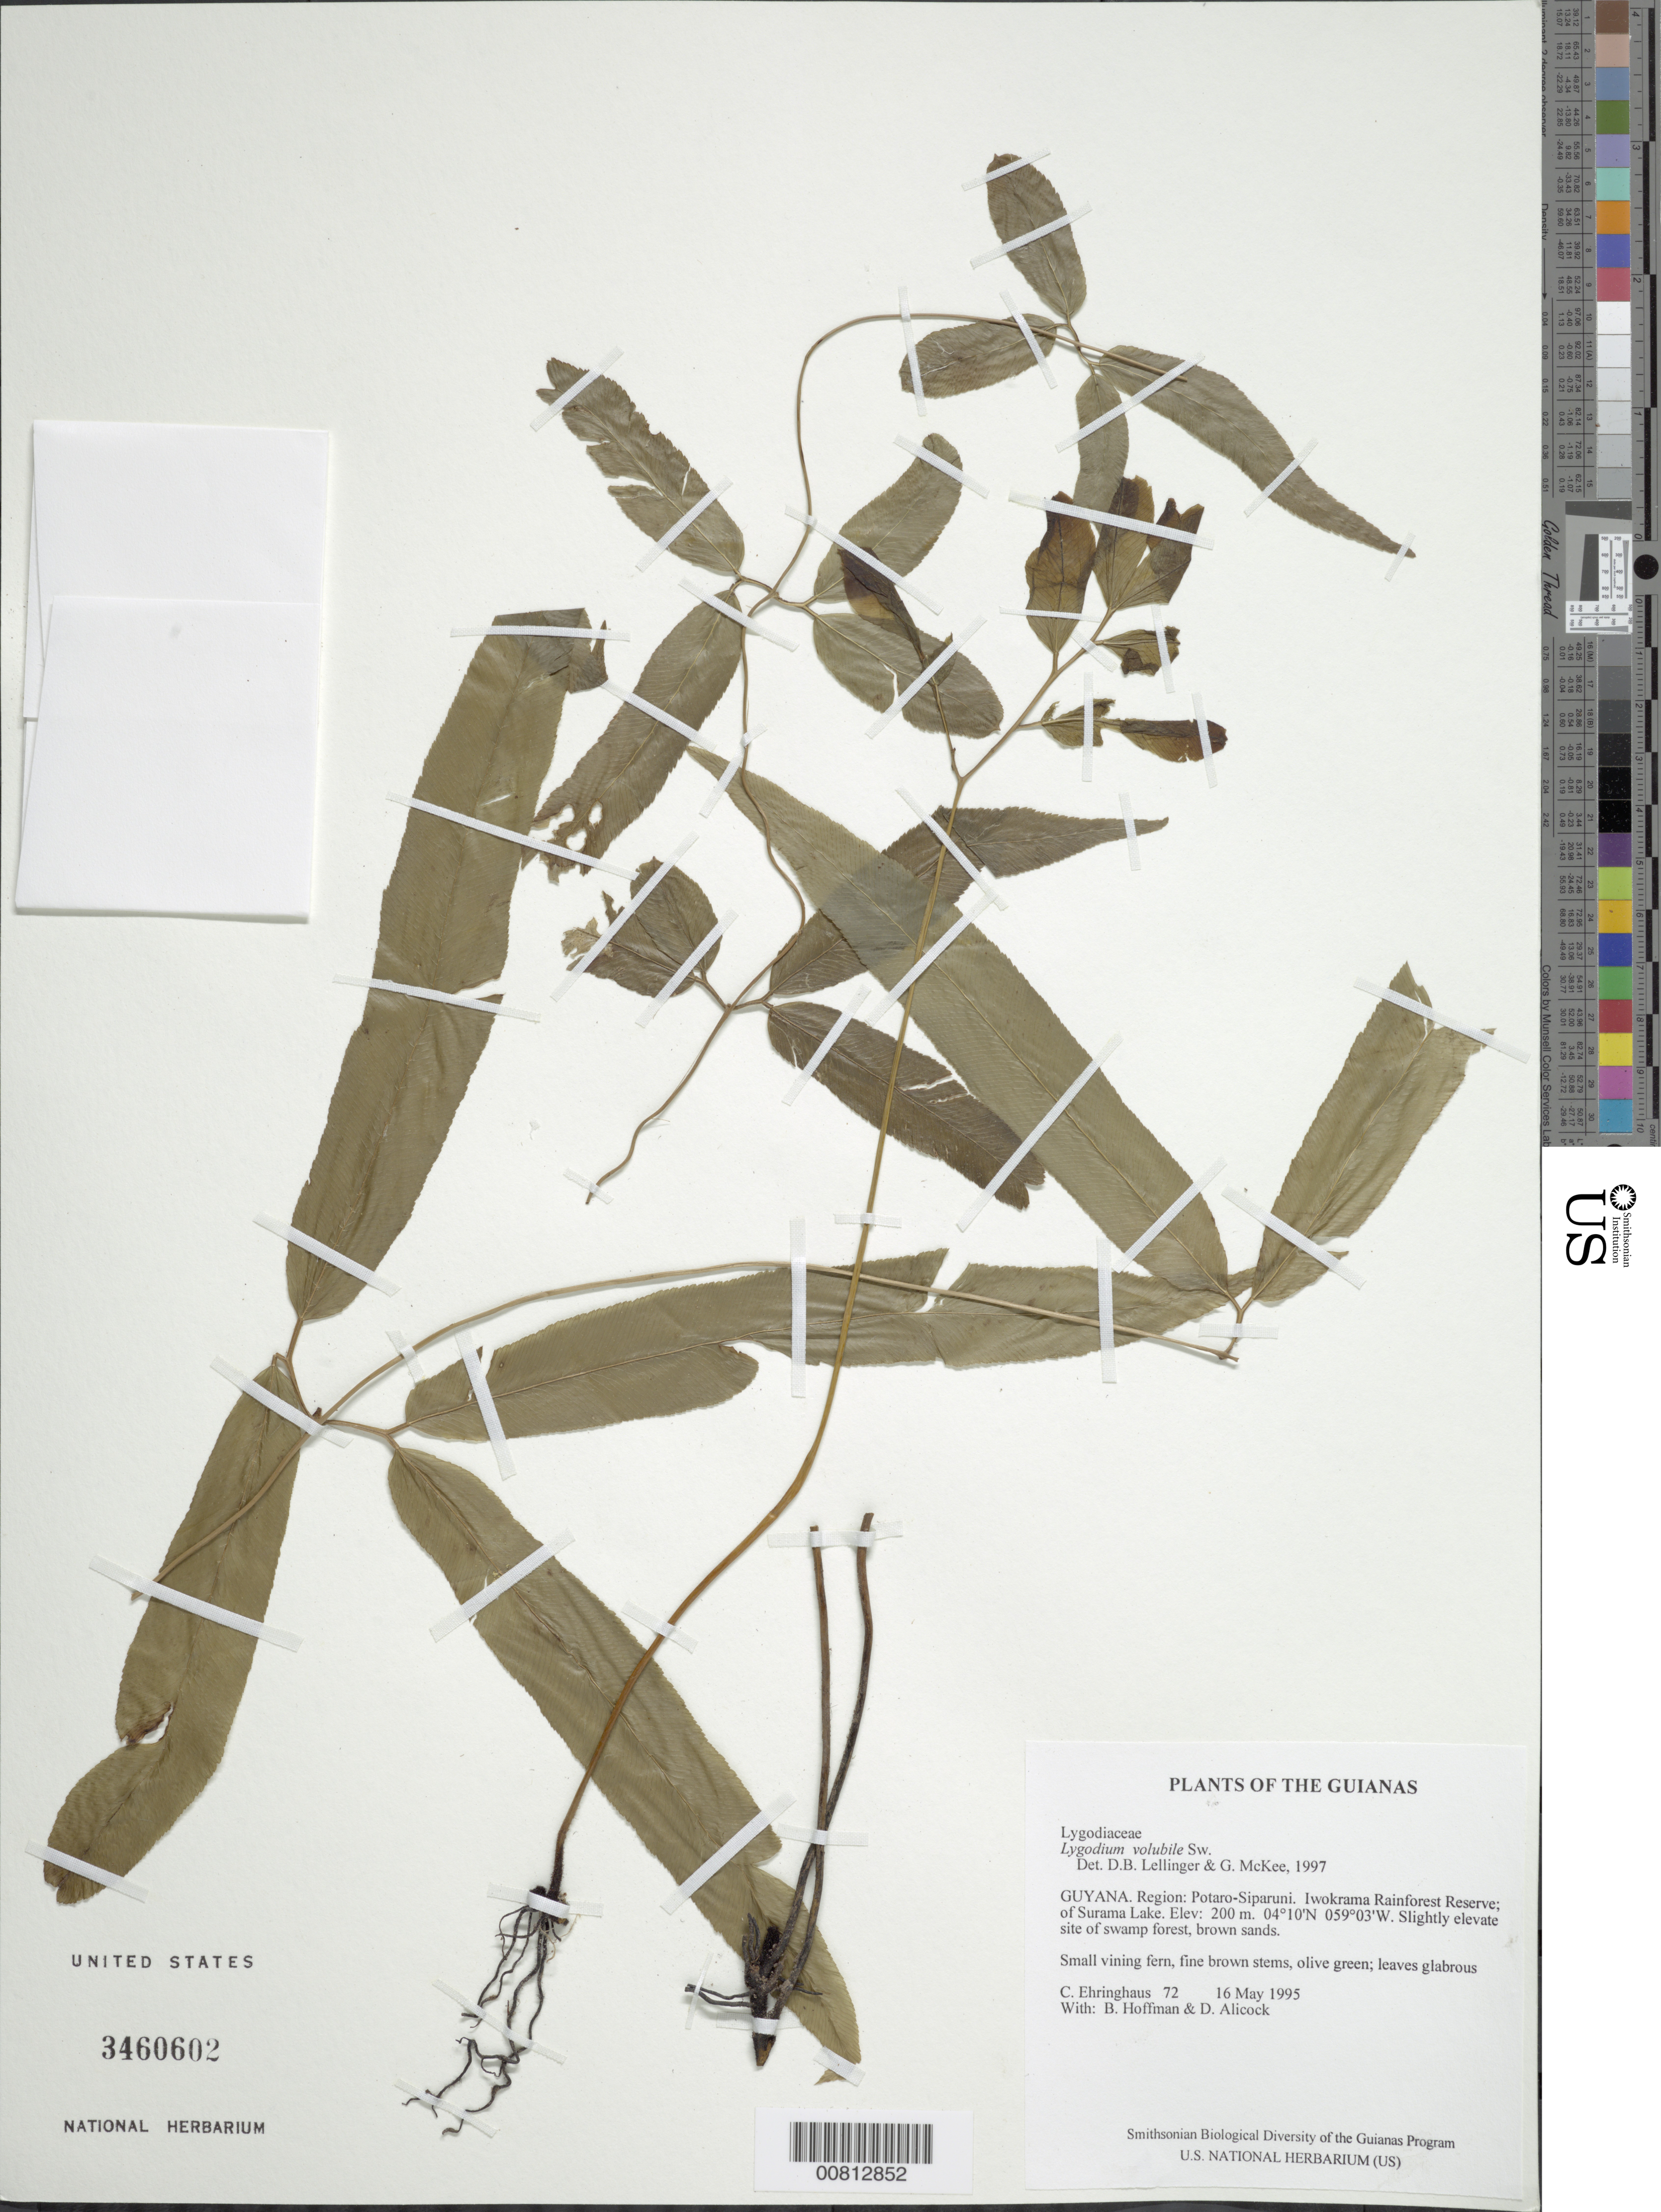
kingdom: Plantae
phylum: Tracheophyta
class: Polypodiopsida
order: Schizaeales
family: Lygodiaceae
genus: Lygodium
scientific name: Lygodium volubile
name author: Sw.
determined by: Lellinger, D. B.; McKee, G. S.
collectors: C. Ehringhaus, B. Hoffman & D. Allicock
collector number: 72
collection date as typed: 16 May 1995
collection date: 1995-05-16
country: Guyana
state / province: Potaro-Siparuni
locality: Iwokrama Rainforest Reserve; N of Surama Lake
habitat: Slightly elevated site of swamp forest, brown sands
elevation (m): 200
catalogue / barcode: US 3460602